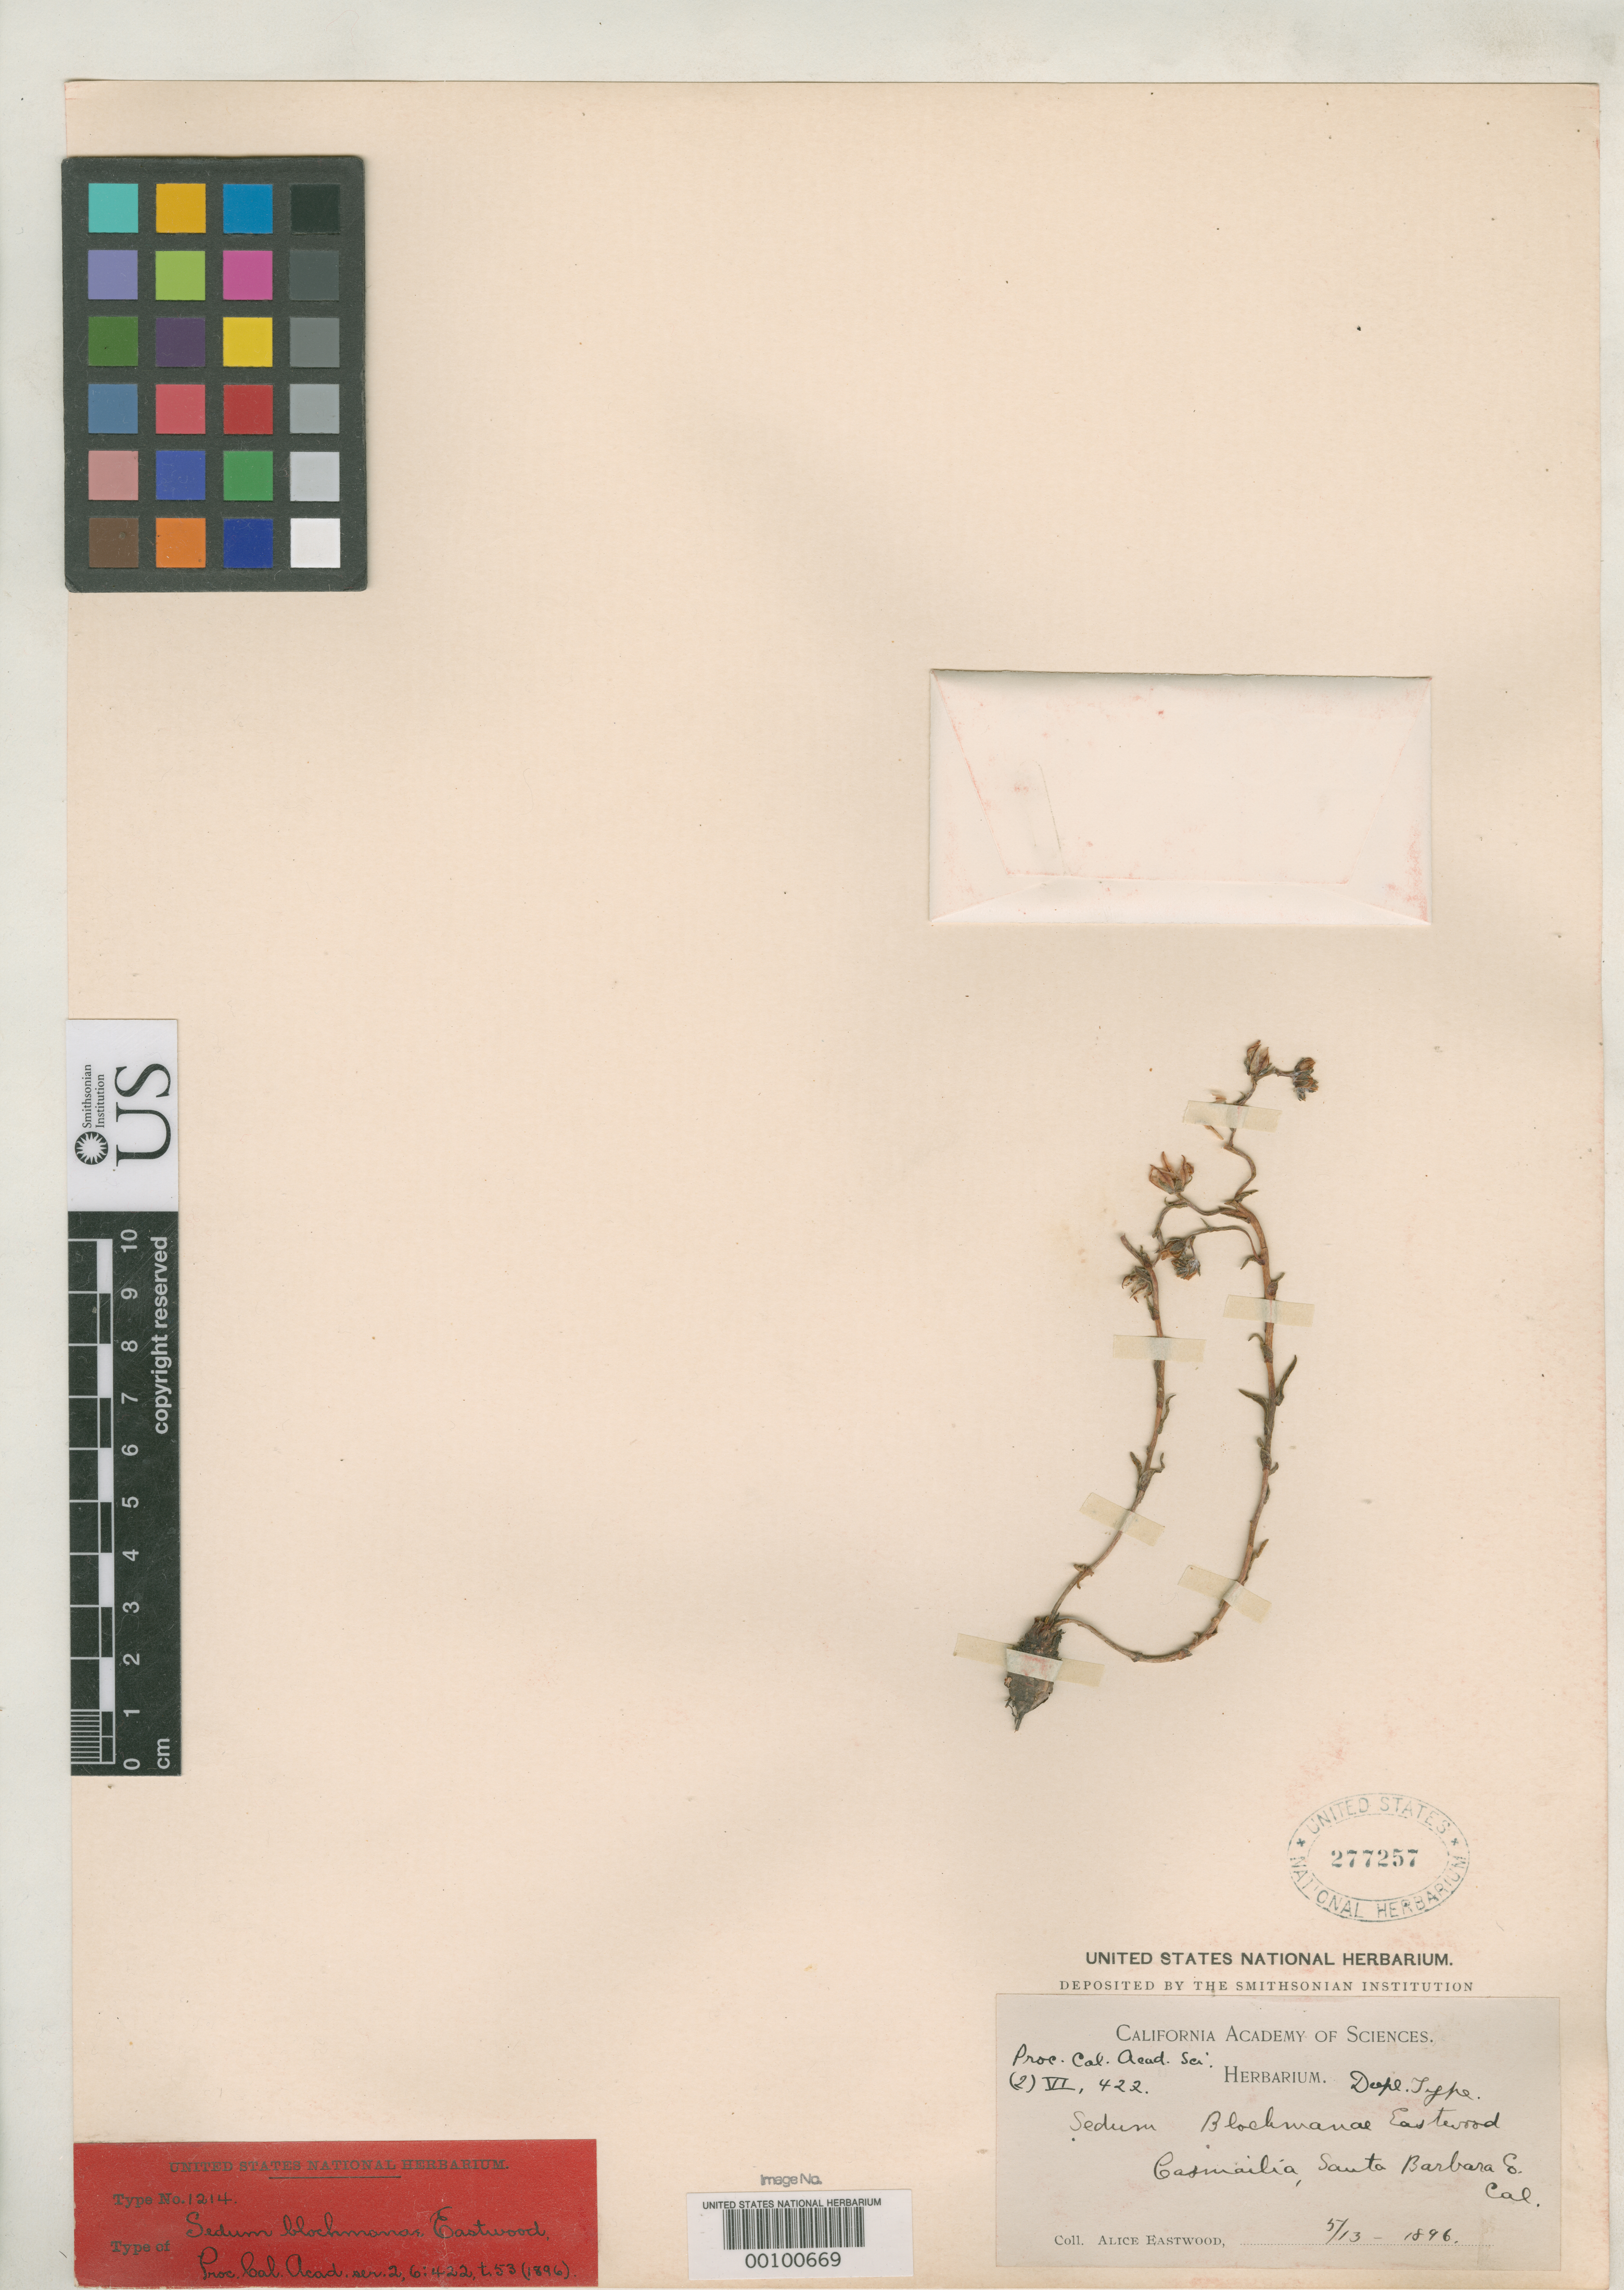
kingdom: Plantae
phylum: Tracheophyta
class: Magnoliopsida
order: Saxifragales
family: Crassulaceae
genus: Sedum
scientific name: Sedum blochmanae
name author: Eastw.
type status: Isotype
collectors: I. Blochman & A. Eastwood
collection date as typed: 13 May 1896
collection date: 1896-05-13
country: United States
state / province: California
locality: Road to Pt. Sal, near Casmailia beach.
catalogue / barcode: US 277257